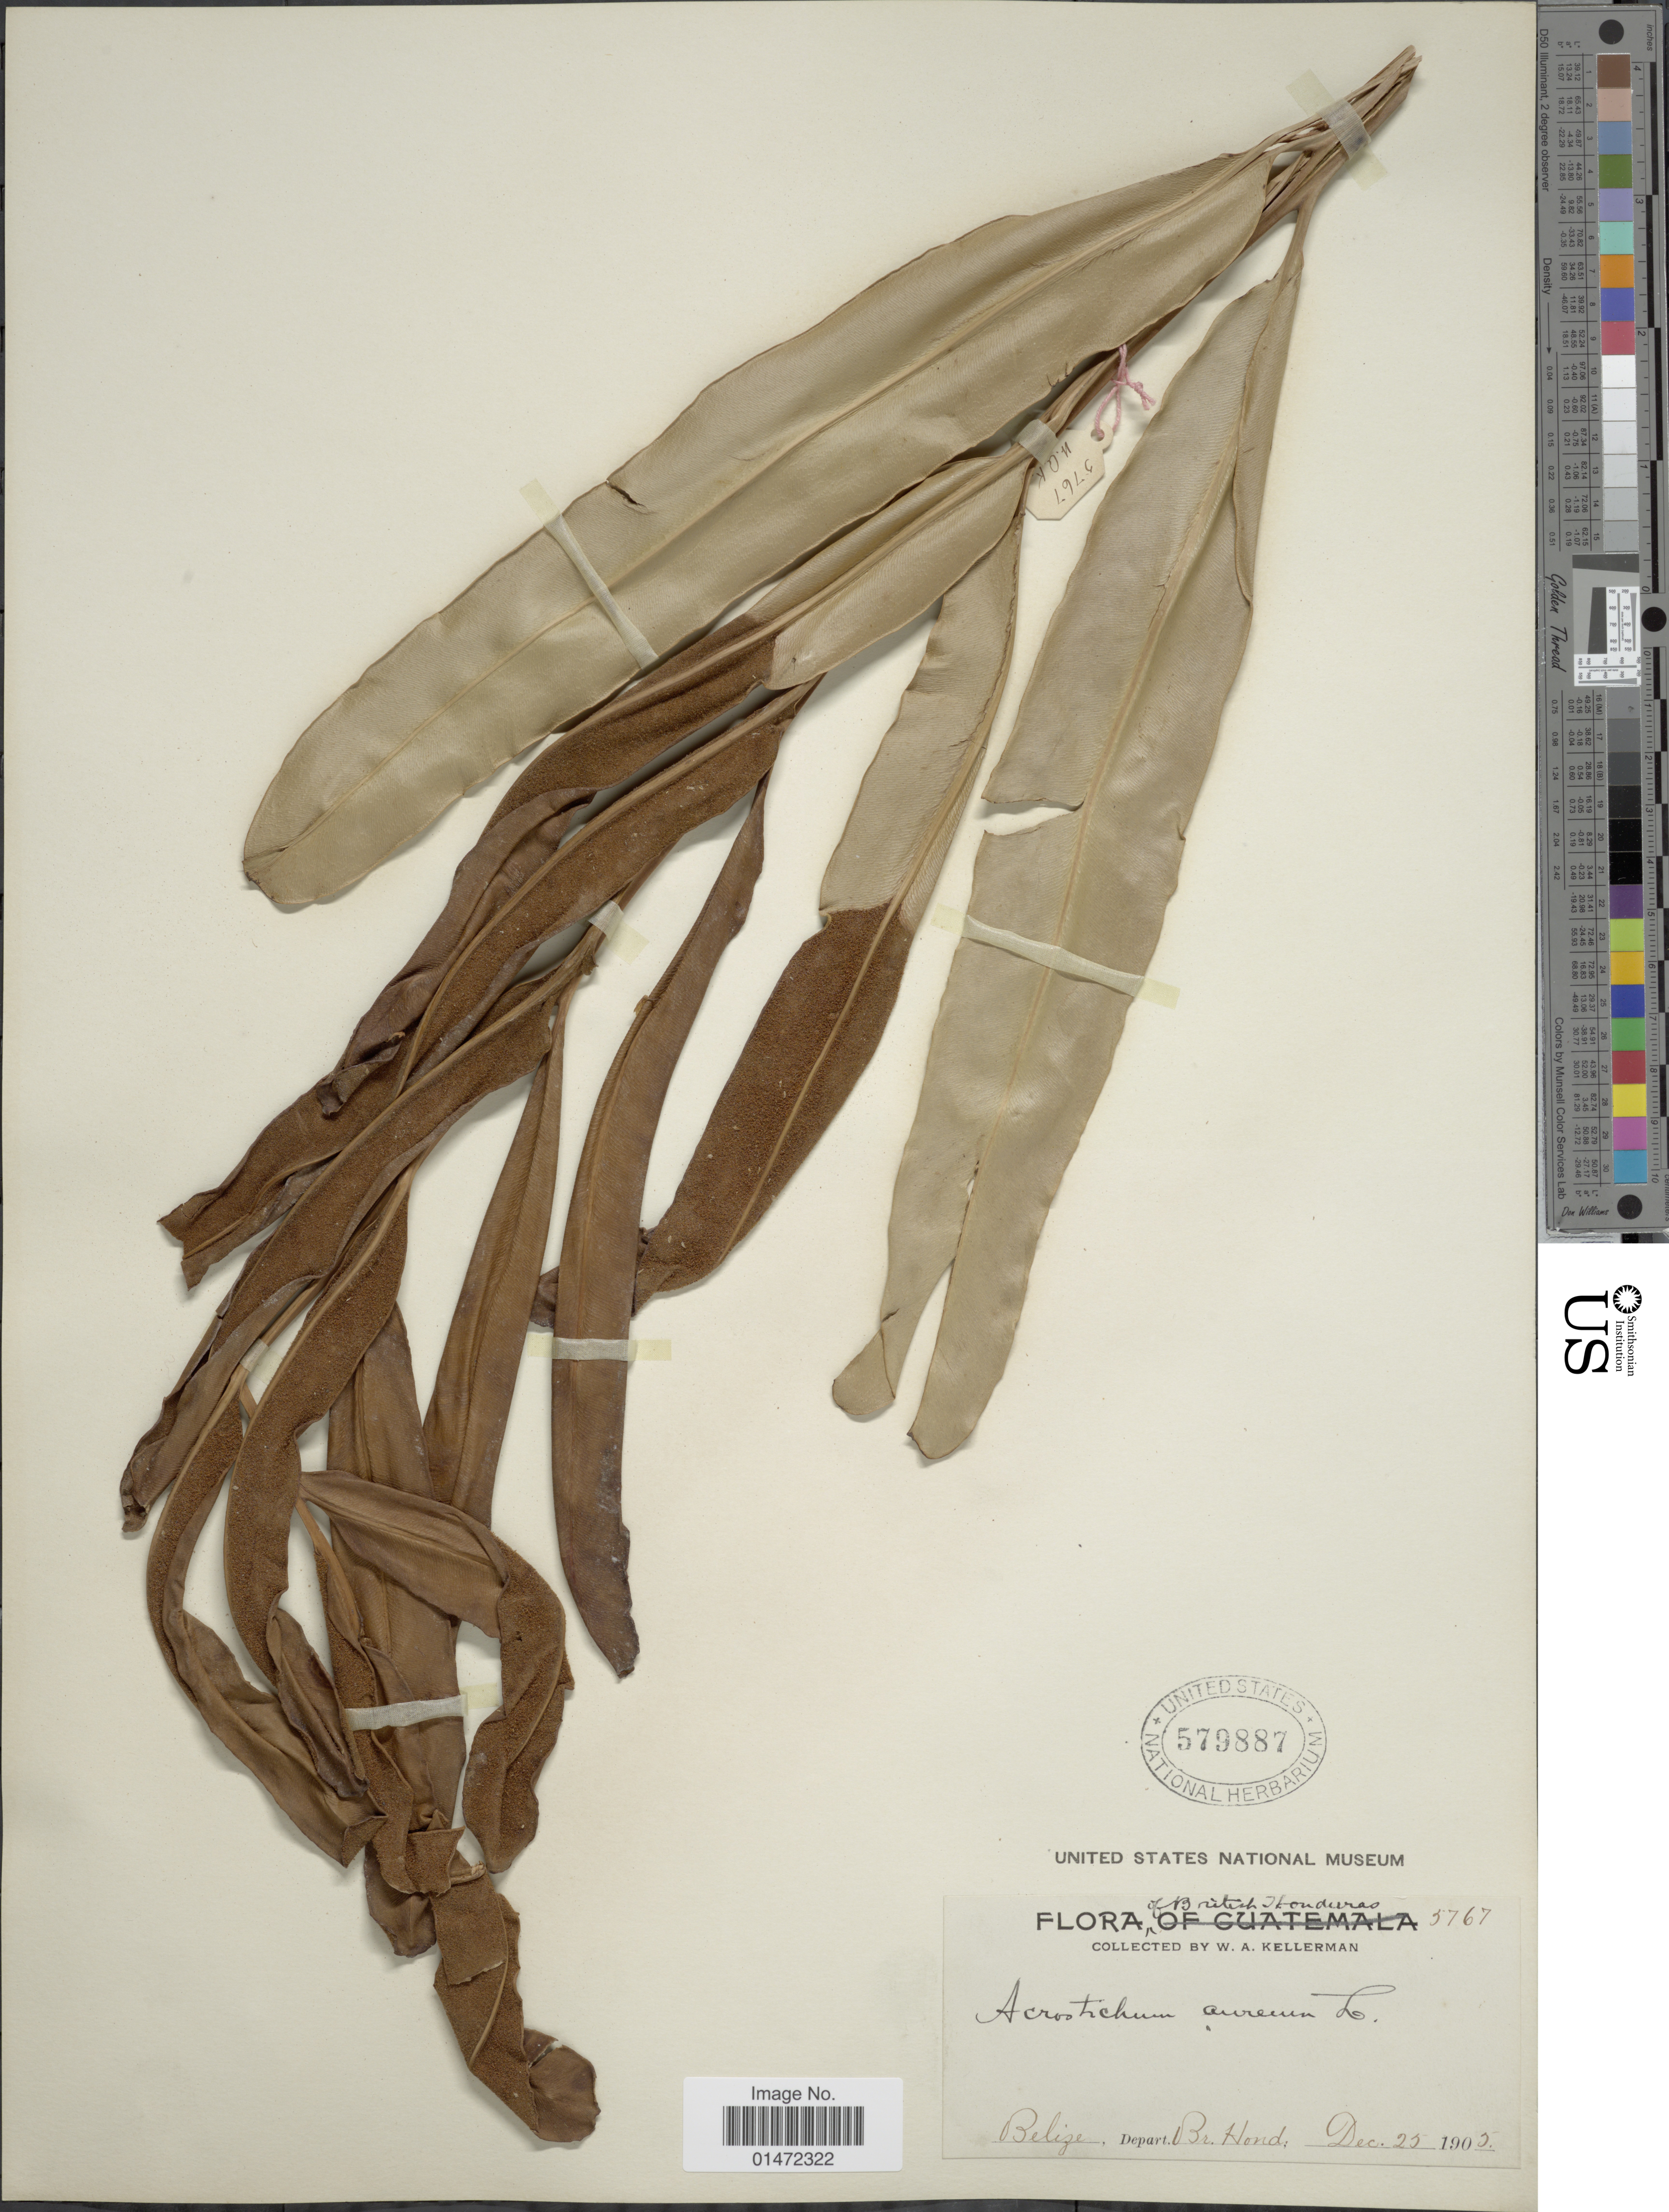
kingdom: Plantae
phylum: Tracheophyta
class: Polypodiopsida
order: Polypodiales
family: Pteridaceae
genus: Acrostichum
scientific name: Acrostichum aureum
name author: L.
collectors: W. A. Kellerman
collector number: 5767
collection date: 1905-12-25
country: Belize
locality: Depart. Br. Hond.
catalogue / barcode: US 579887